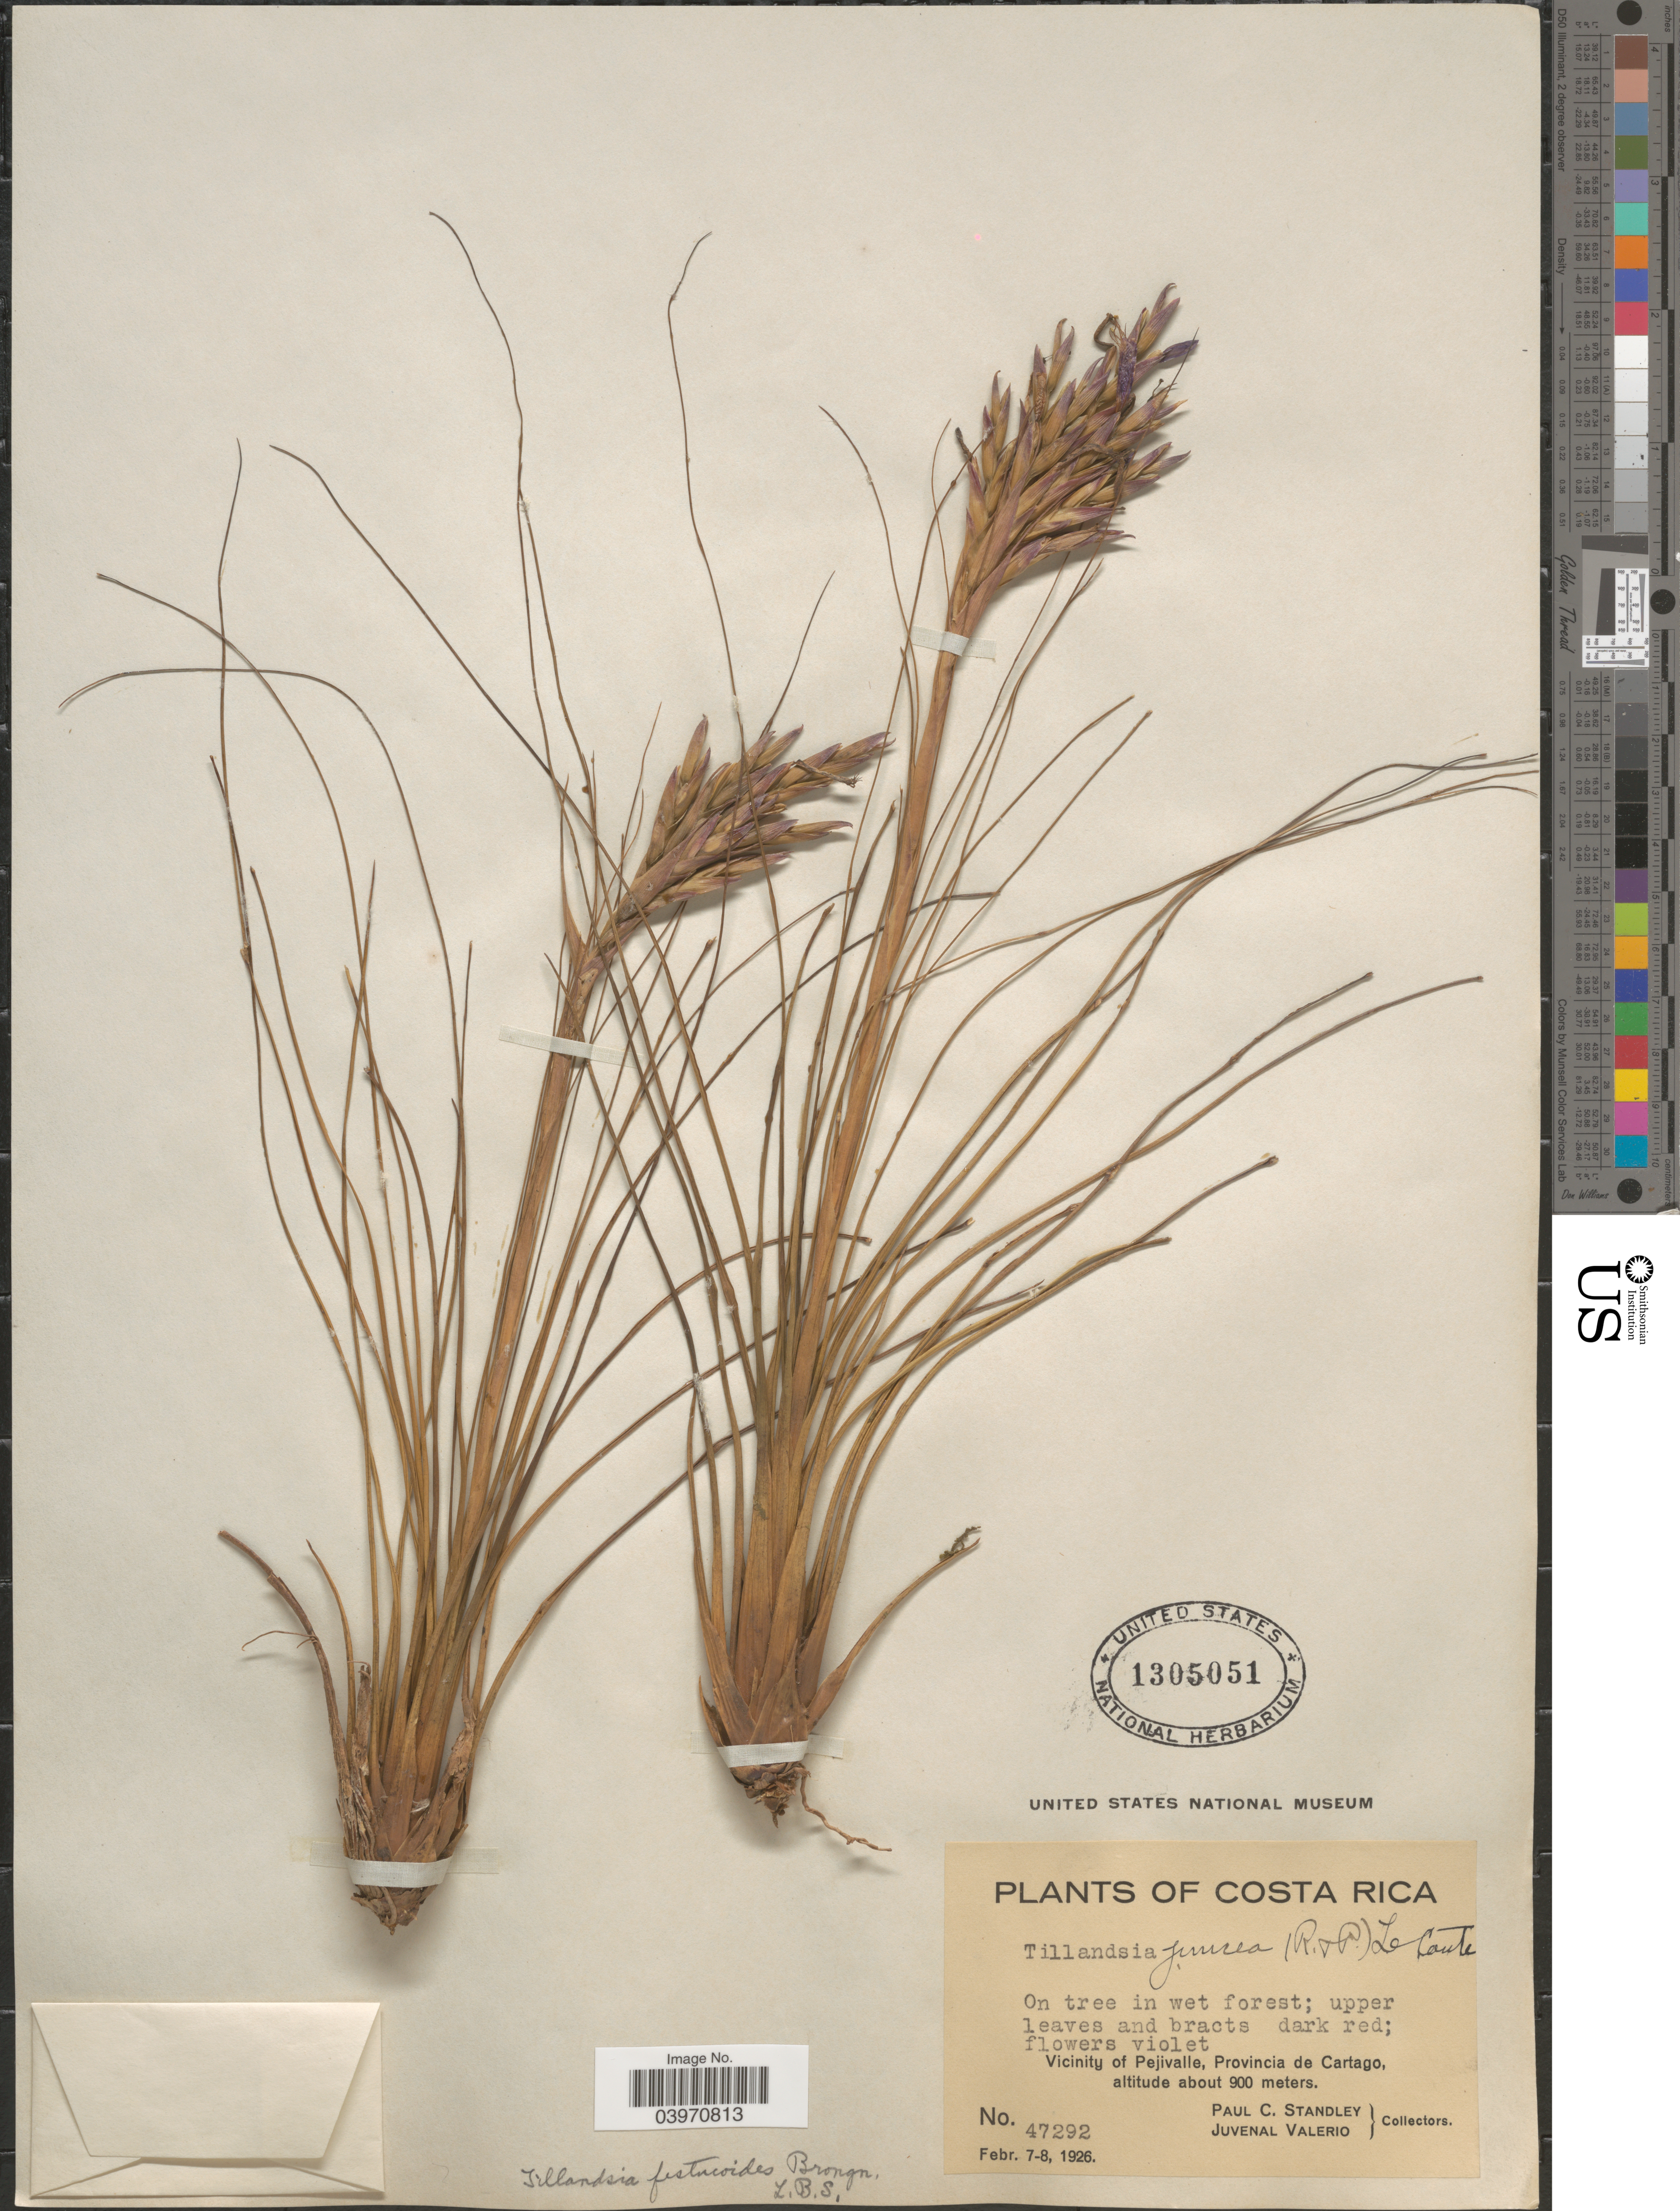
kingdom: Plantae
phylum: Tracheophyta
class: Liliopsida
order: Poales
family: Bromeliaceae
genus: Tillandsia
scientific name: Tillandsia festucoides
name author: Brongn. ex Mez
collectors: P. C. Standley & J. Valerio R.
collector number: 47292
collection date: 1926-02-07/1926-02-08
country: Costa Rica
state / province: Cartago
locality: Vicinity of Pejivalle.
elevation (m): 900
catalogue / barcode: US 1305051